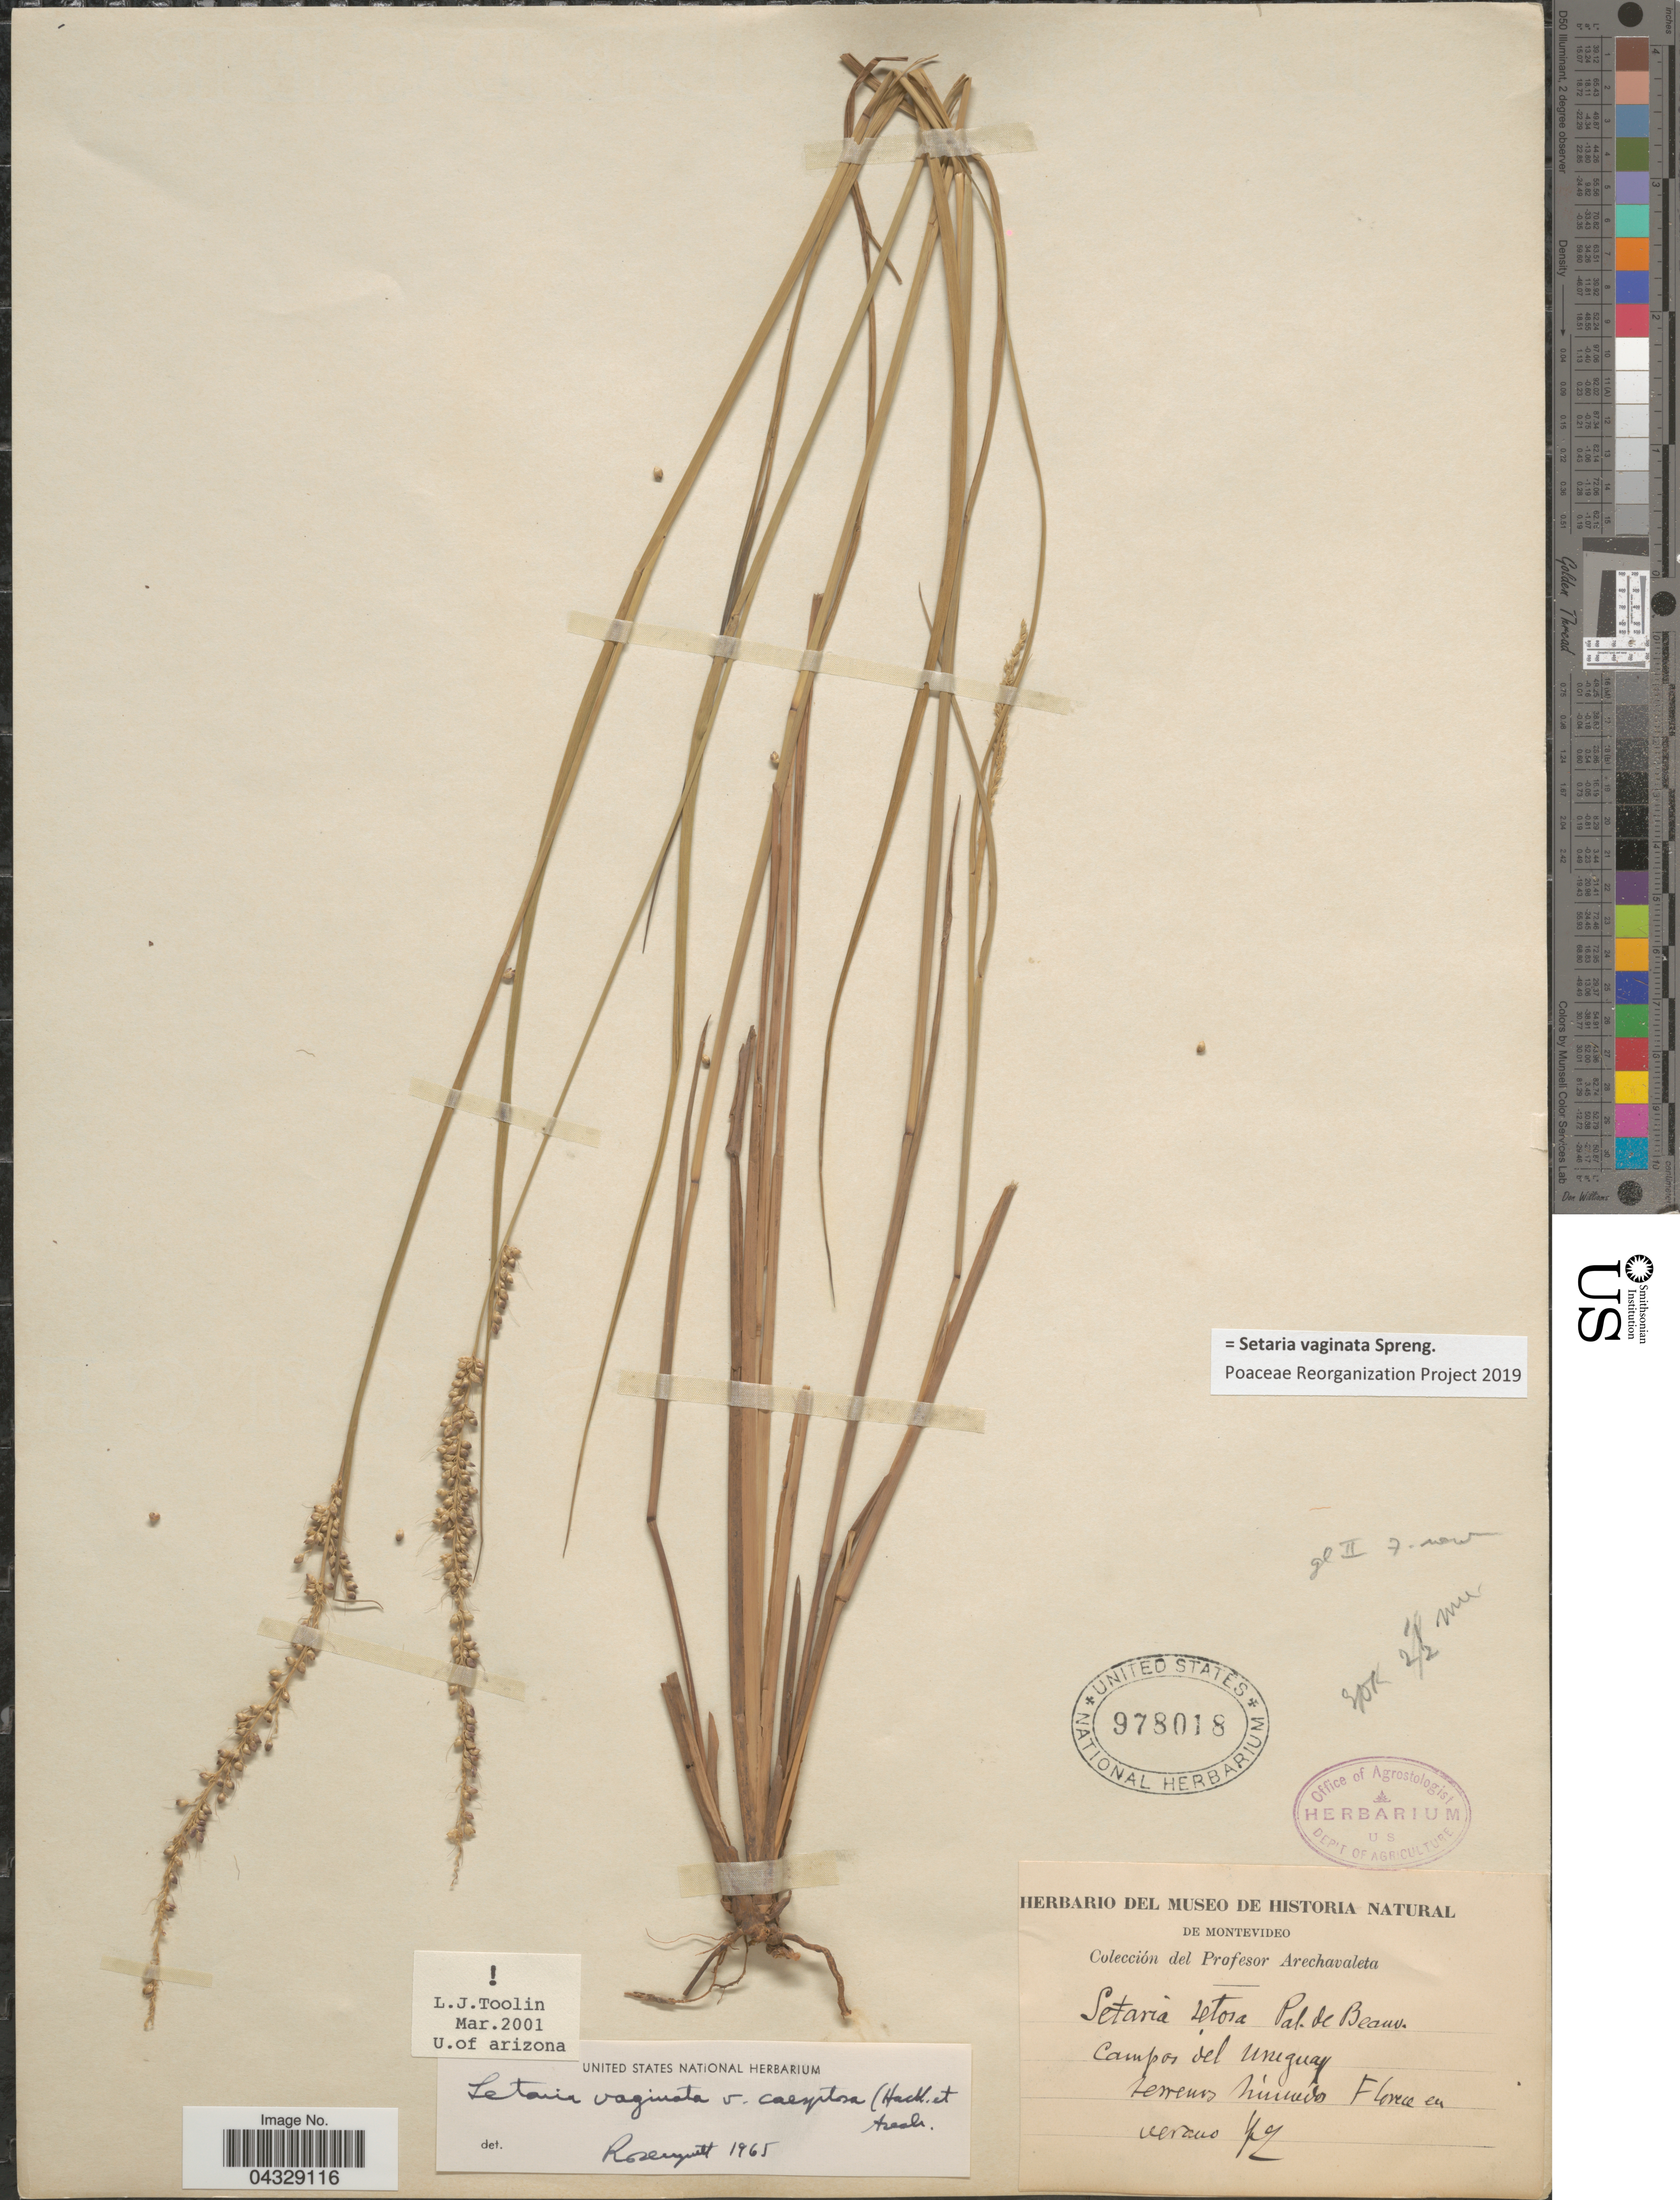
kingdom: Plantae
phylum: Tracheophyta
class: Liliopsida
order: Poales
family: Poaceae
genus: Setaria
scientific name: Setaria vaginata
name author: Spreng.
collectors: J. Arechavaleta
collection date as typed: Florece en verano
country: Uruguay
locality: Campos del Uruguay. Terrenos húmedos.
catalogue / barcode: US 978018